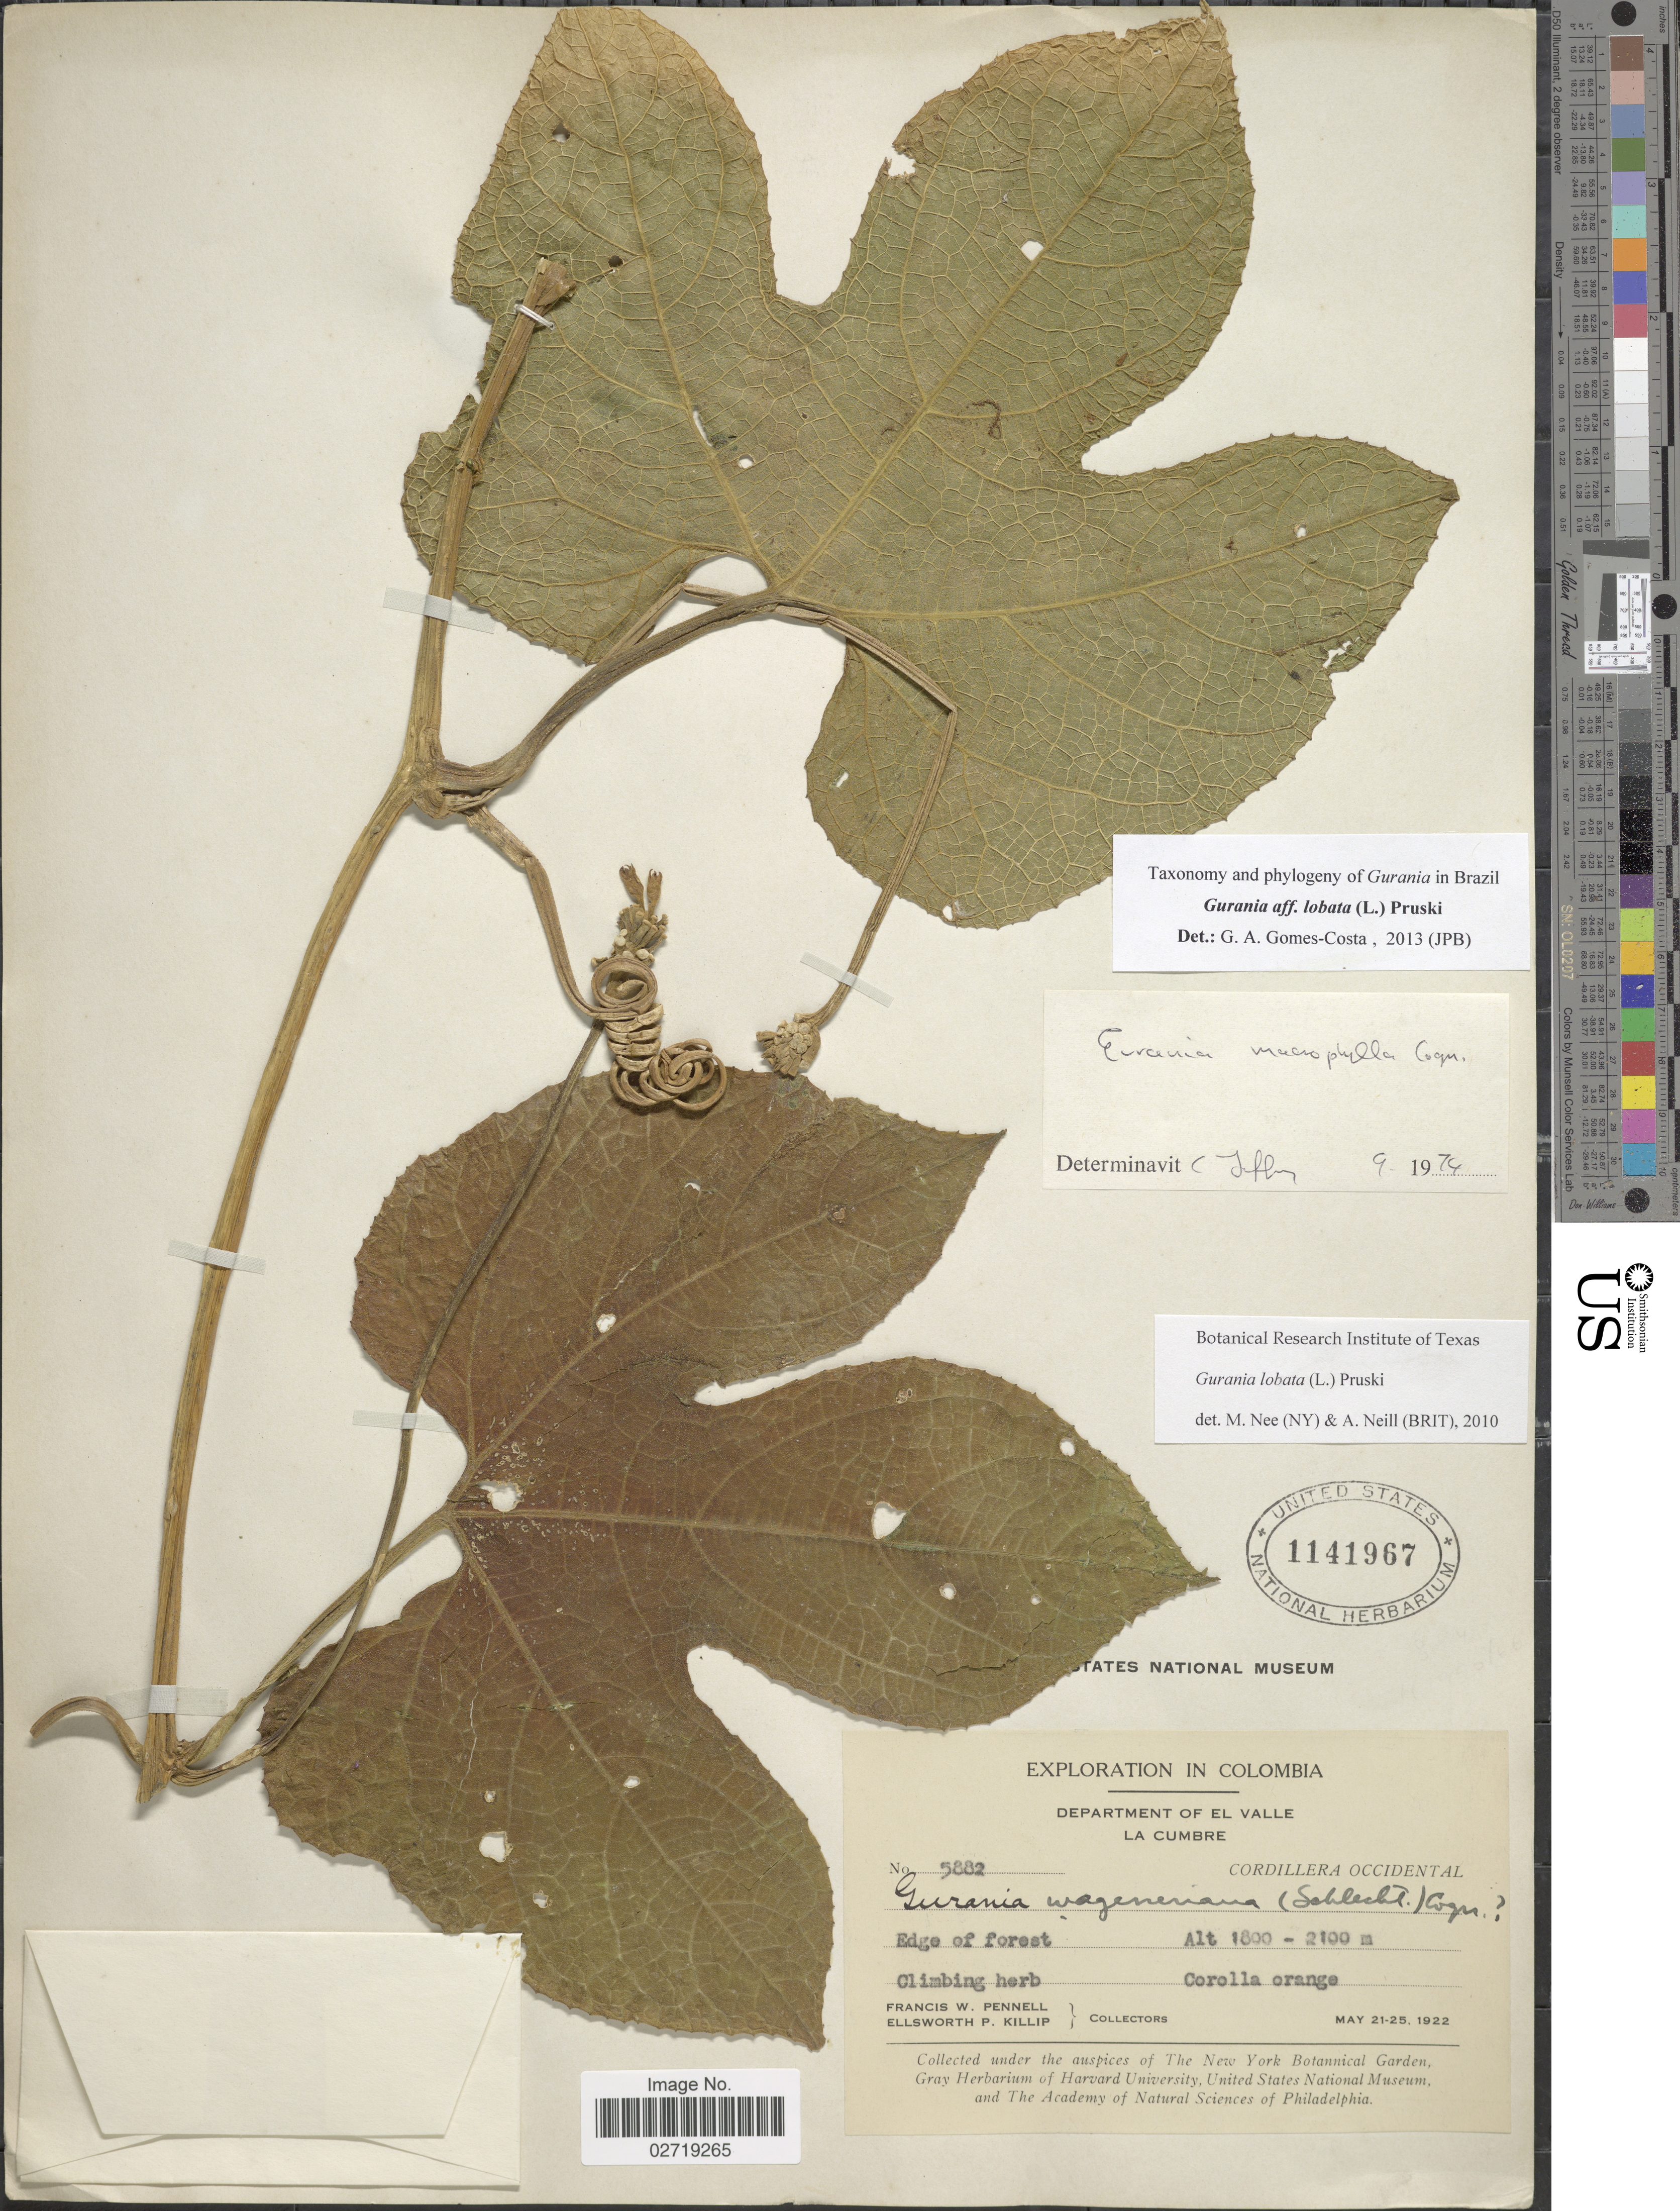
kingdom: Plantae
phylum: Tracheophyta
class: Magnoliopsida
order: Cucurbitales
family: Cucurbitaceae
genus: Gurania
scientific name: Gurania lobata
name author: (L.) Pruski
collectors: F. W. Pennell & E. P. Killip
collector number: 5882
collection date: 1922-05-21/1922-05-25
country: Colombia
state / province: Valle del Cauca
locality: Department of El Valle. La Cumbre. Cordillera Occidental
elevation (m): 1800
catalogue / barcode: US 1141967